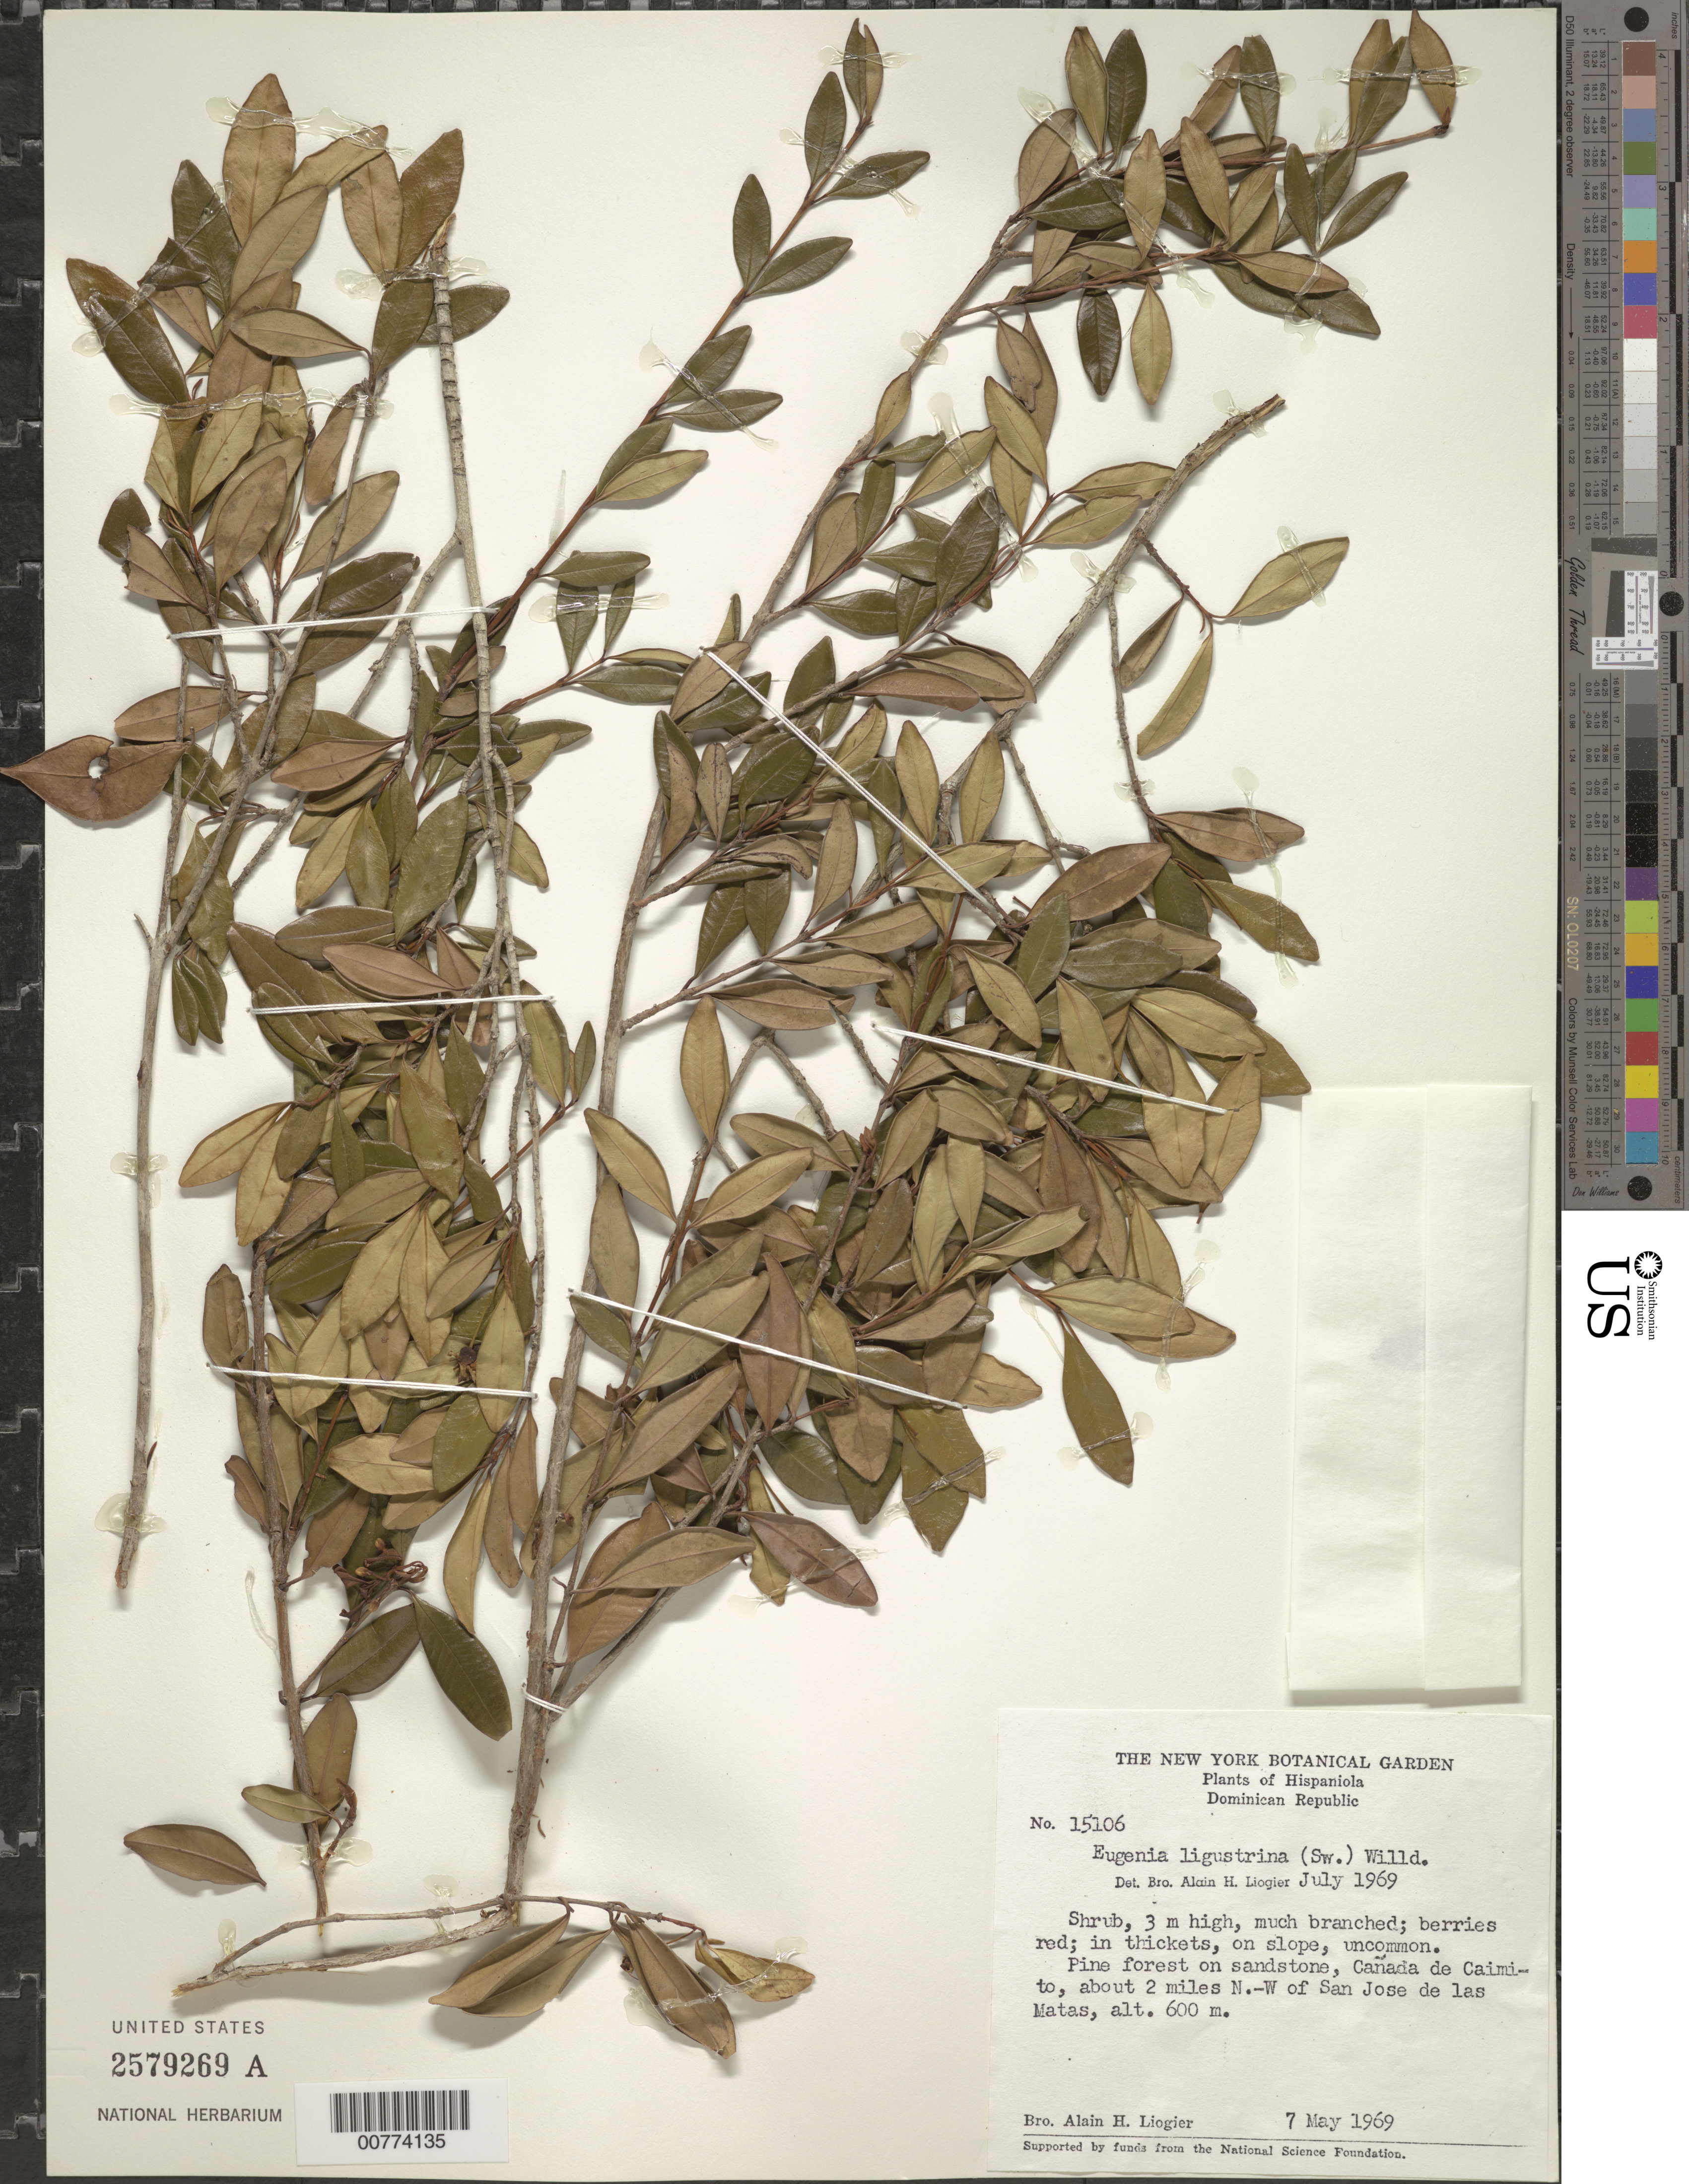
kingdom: Plantae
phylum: Tracheophyta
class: Magnoliopsida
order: Myrtales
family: Myrtaceae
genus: Eugenia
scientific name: Eugenia ligustrina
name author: (Sw.) Willd.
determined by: Liogier, Alain H.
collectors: A. H. Liogier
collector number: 15106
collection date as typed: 07 May 1969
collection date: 1969-05-07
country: Dominican Republic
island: Hispaniola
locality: Cañada de Caimito, about 2 miles N-W of San José de las Matas.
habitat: Pine forest on sandstone.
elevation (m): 600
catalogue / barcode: US 2579269A